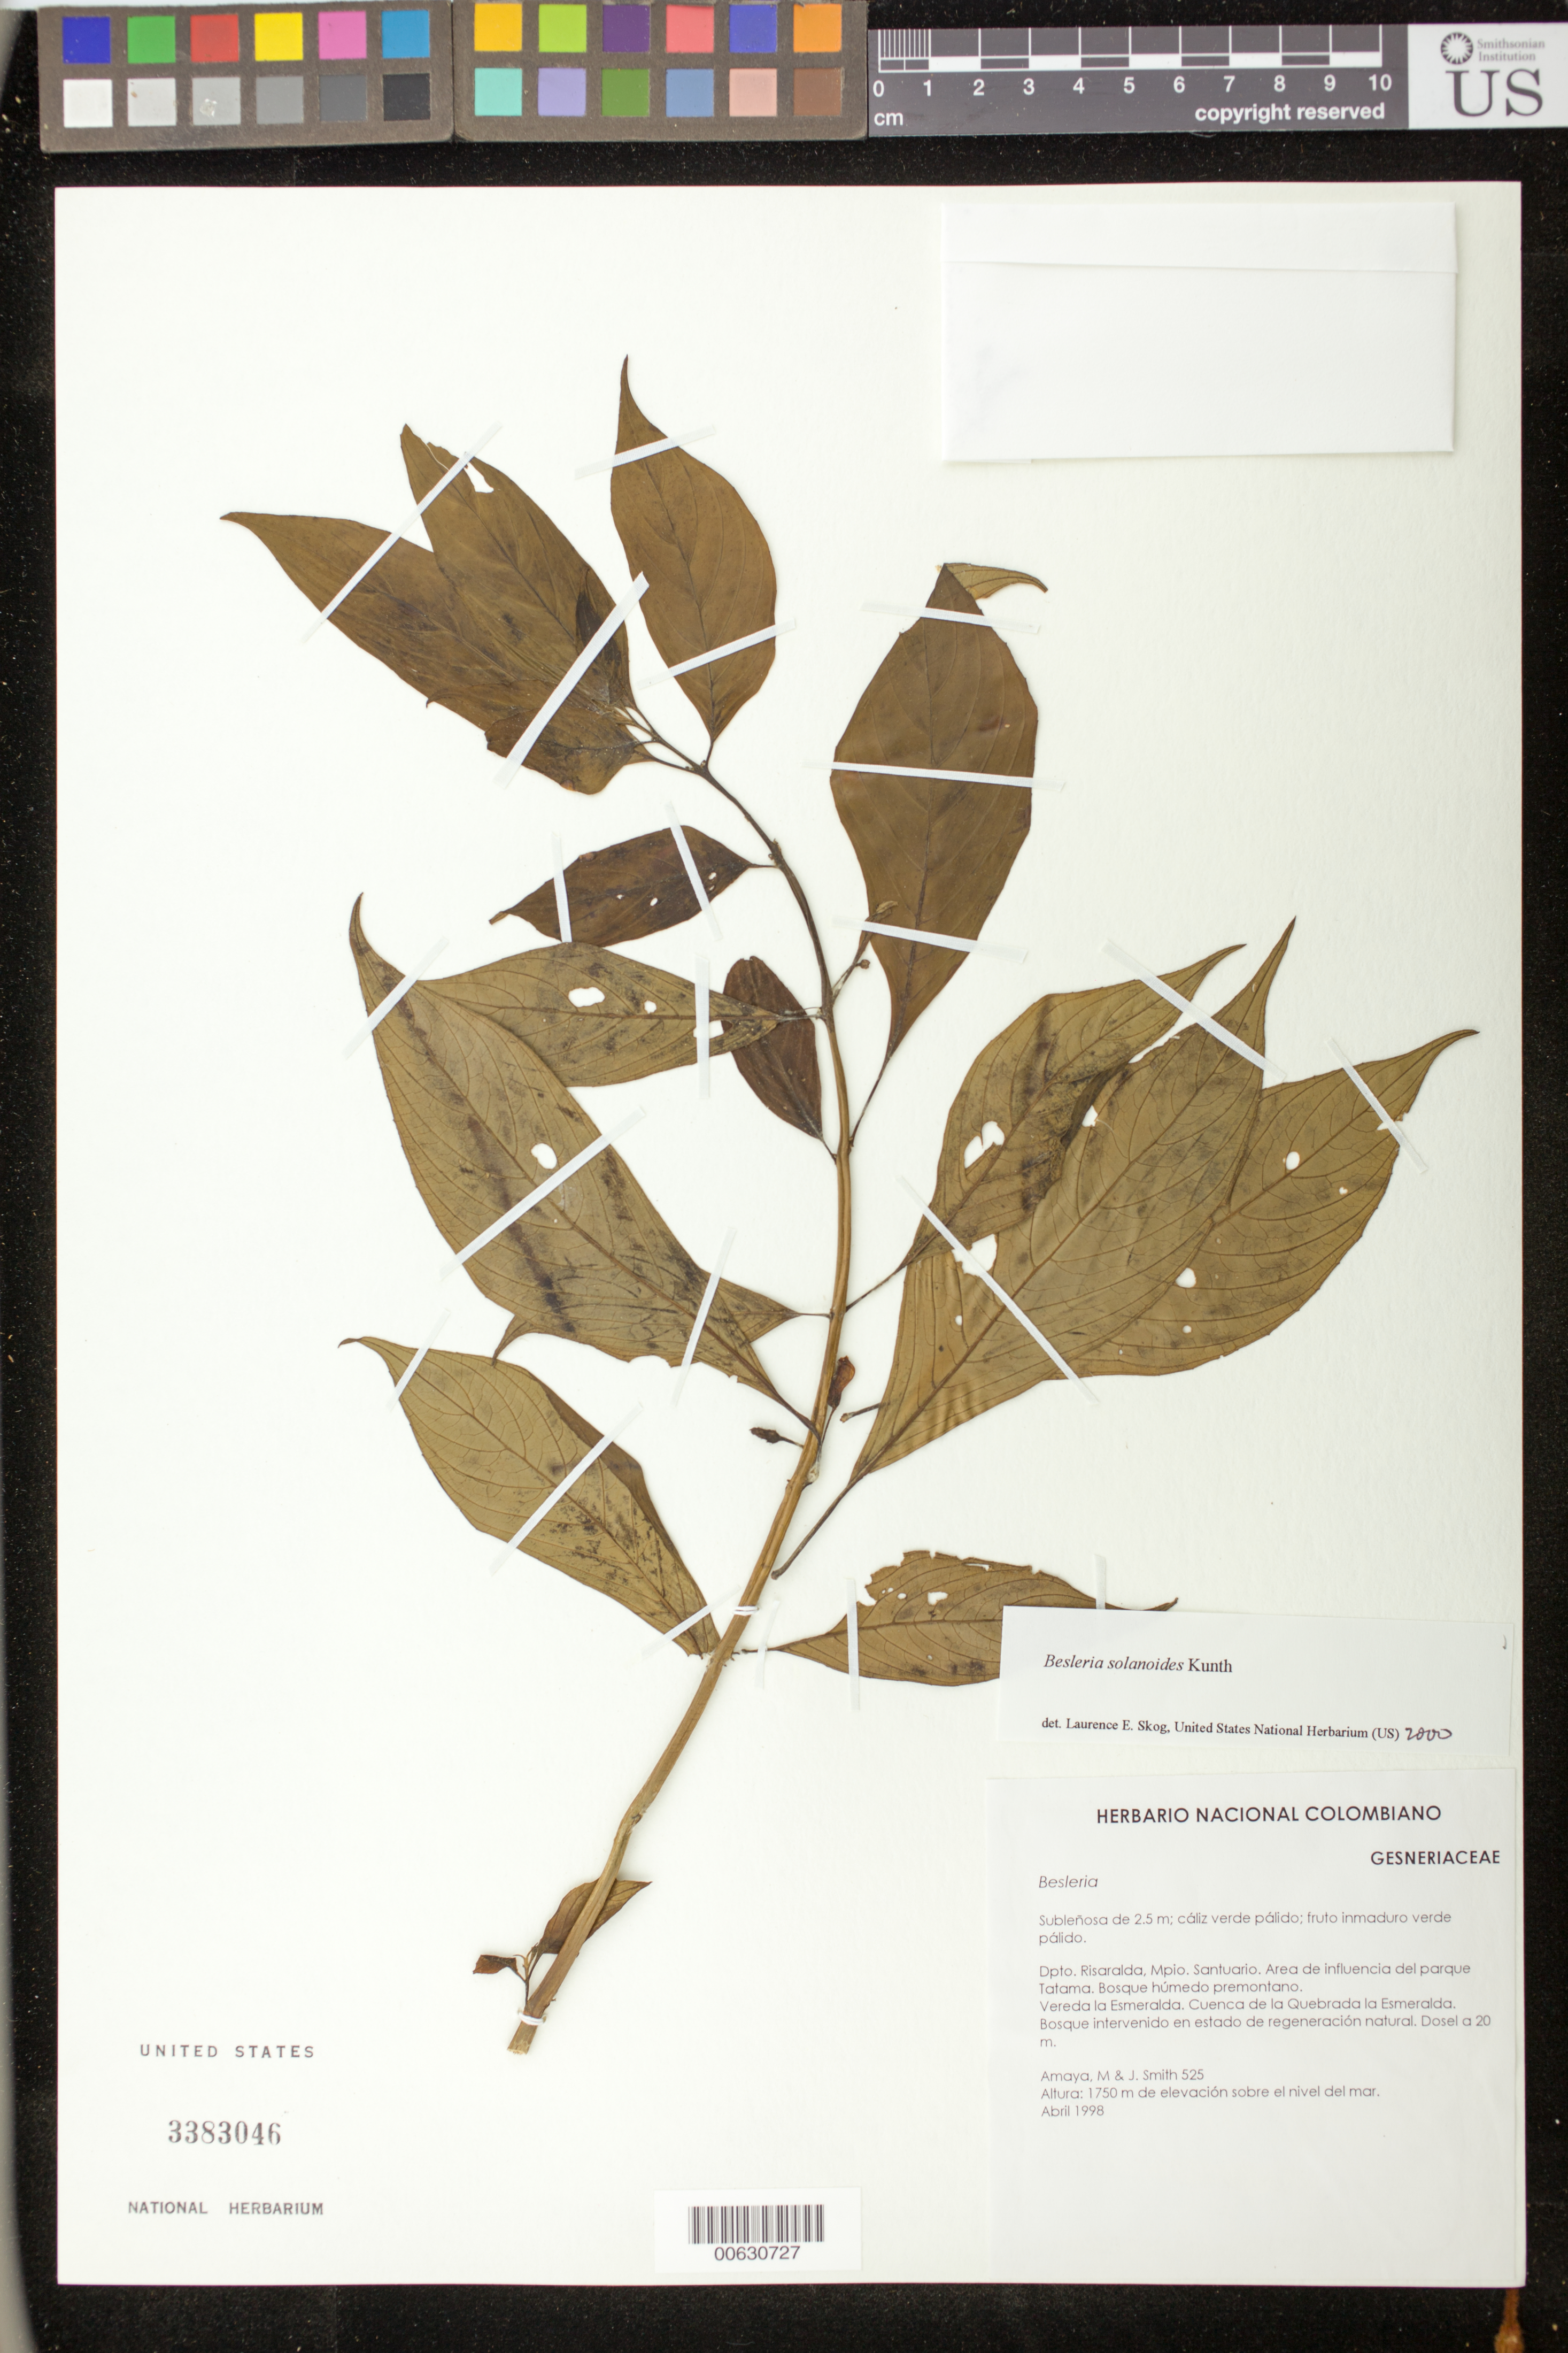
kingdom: Plantae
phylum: Tracheophyta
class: Magnoliopsida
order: Lamiales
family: Gesneriaceae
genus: Besleria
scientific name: Besleria solanoides var. solanoides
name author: Kunth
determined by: Skog, Laurence E.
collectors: M. Amaya & J. F. Smith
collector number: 525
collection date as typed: Apr 1998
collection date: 1998-04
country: Colombia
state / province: Risaralda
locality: Mpio. Santuario. Area de influencia del parque Tatama, vereda la Esmeralda, Cuenca de la Quebrada la Esmeralda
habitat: Bosque húmedo premontano; bosque intervenido en estado de regeneración natural; dosel a 20 m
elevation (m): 1750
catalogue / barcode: US 3383046